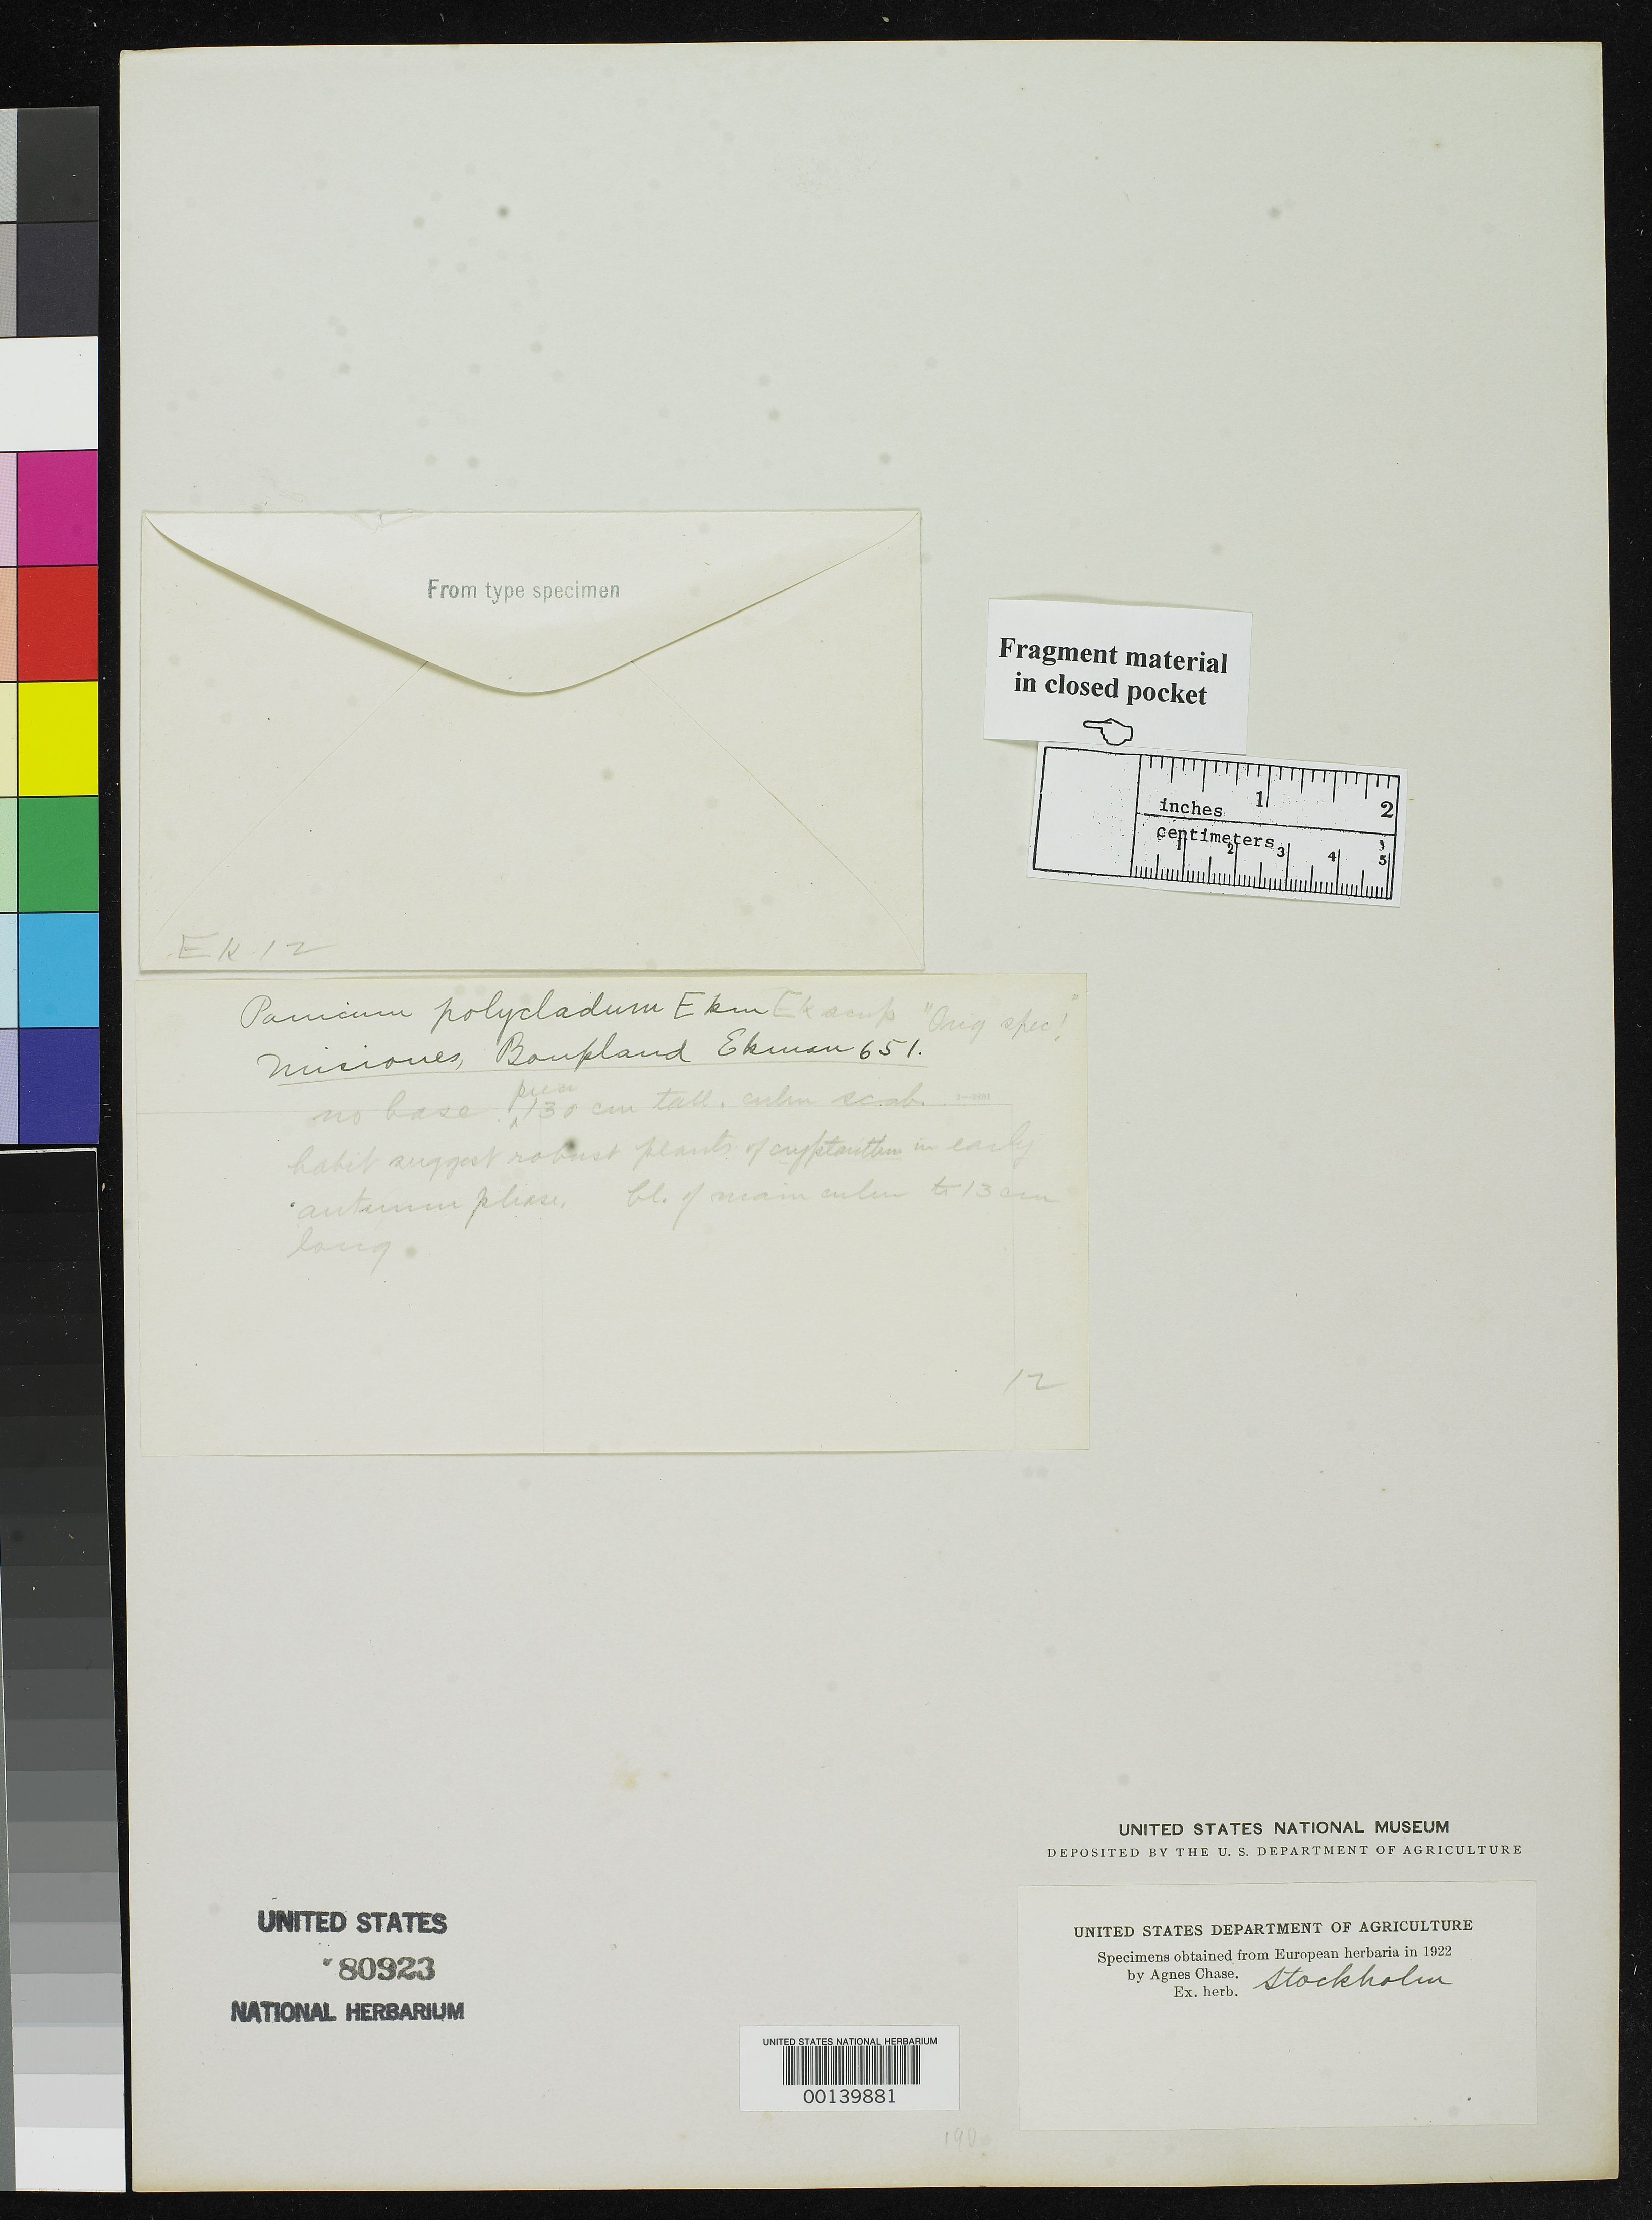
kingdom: Plantae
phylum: Tracheophyta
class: Liliopsida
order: Poales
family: Poaceae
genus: Panicum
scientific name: Panicum polycladum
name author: Ekman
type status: Type Fragment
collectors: E. L. Ekman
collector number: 651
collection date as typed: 27 Jan 1908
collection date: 1908-01-27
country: Argentina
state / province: Misiones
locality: Bonpland.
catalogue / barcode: US 80923